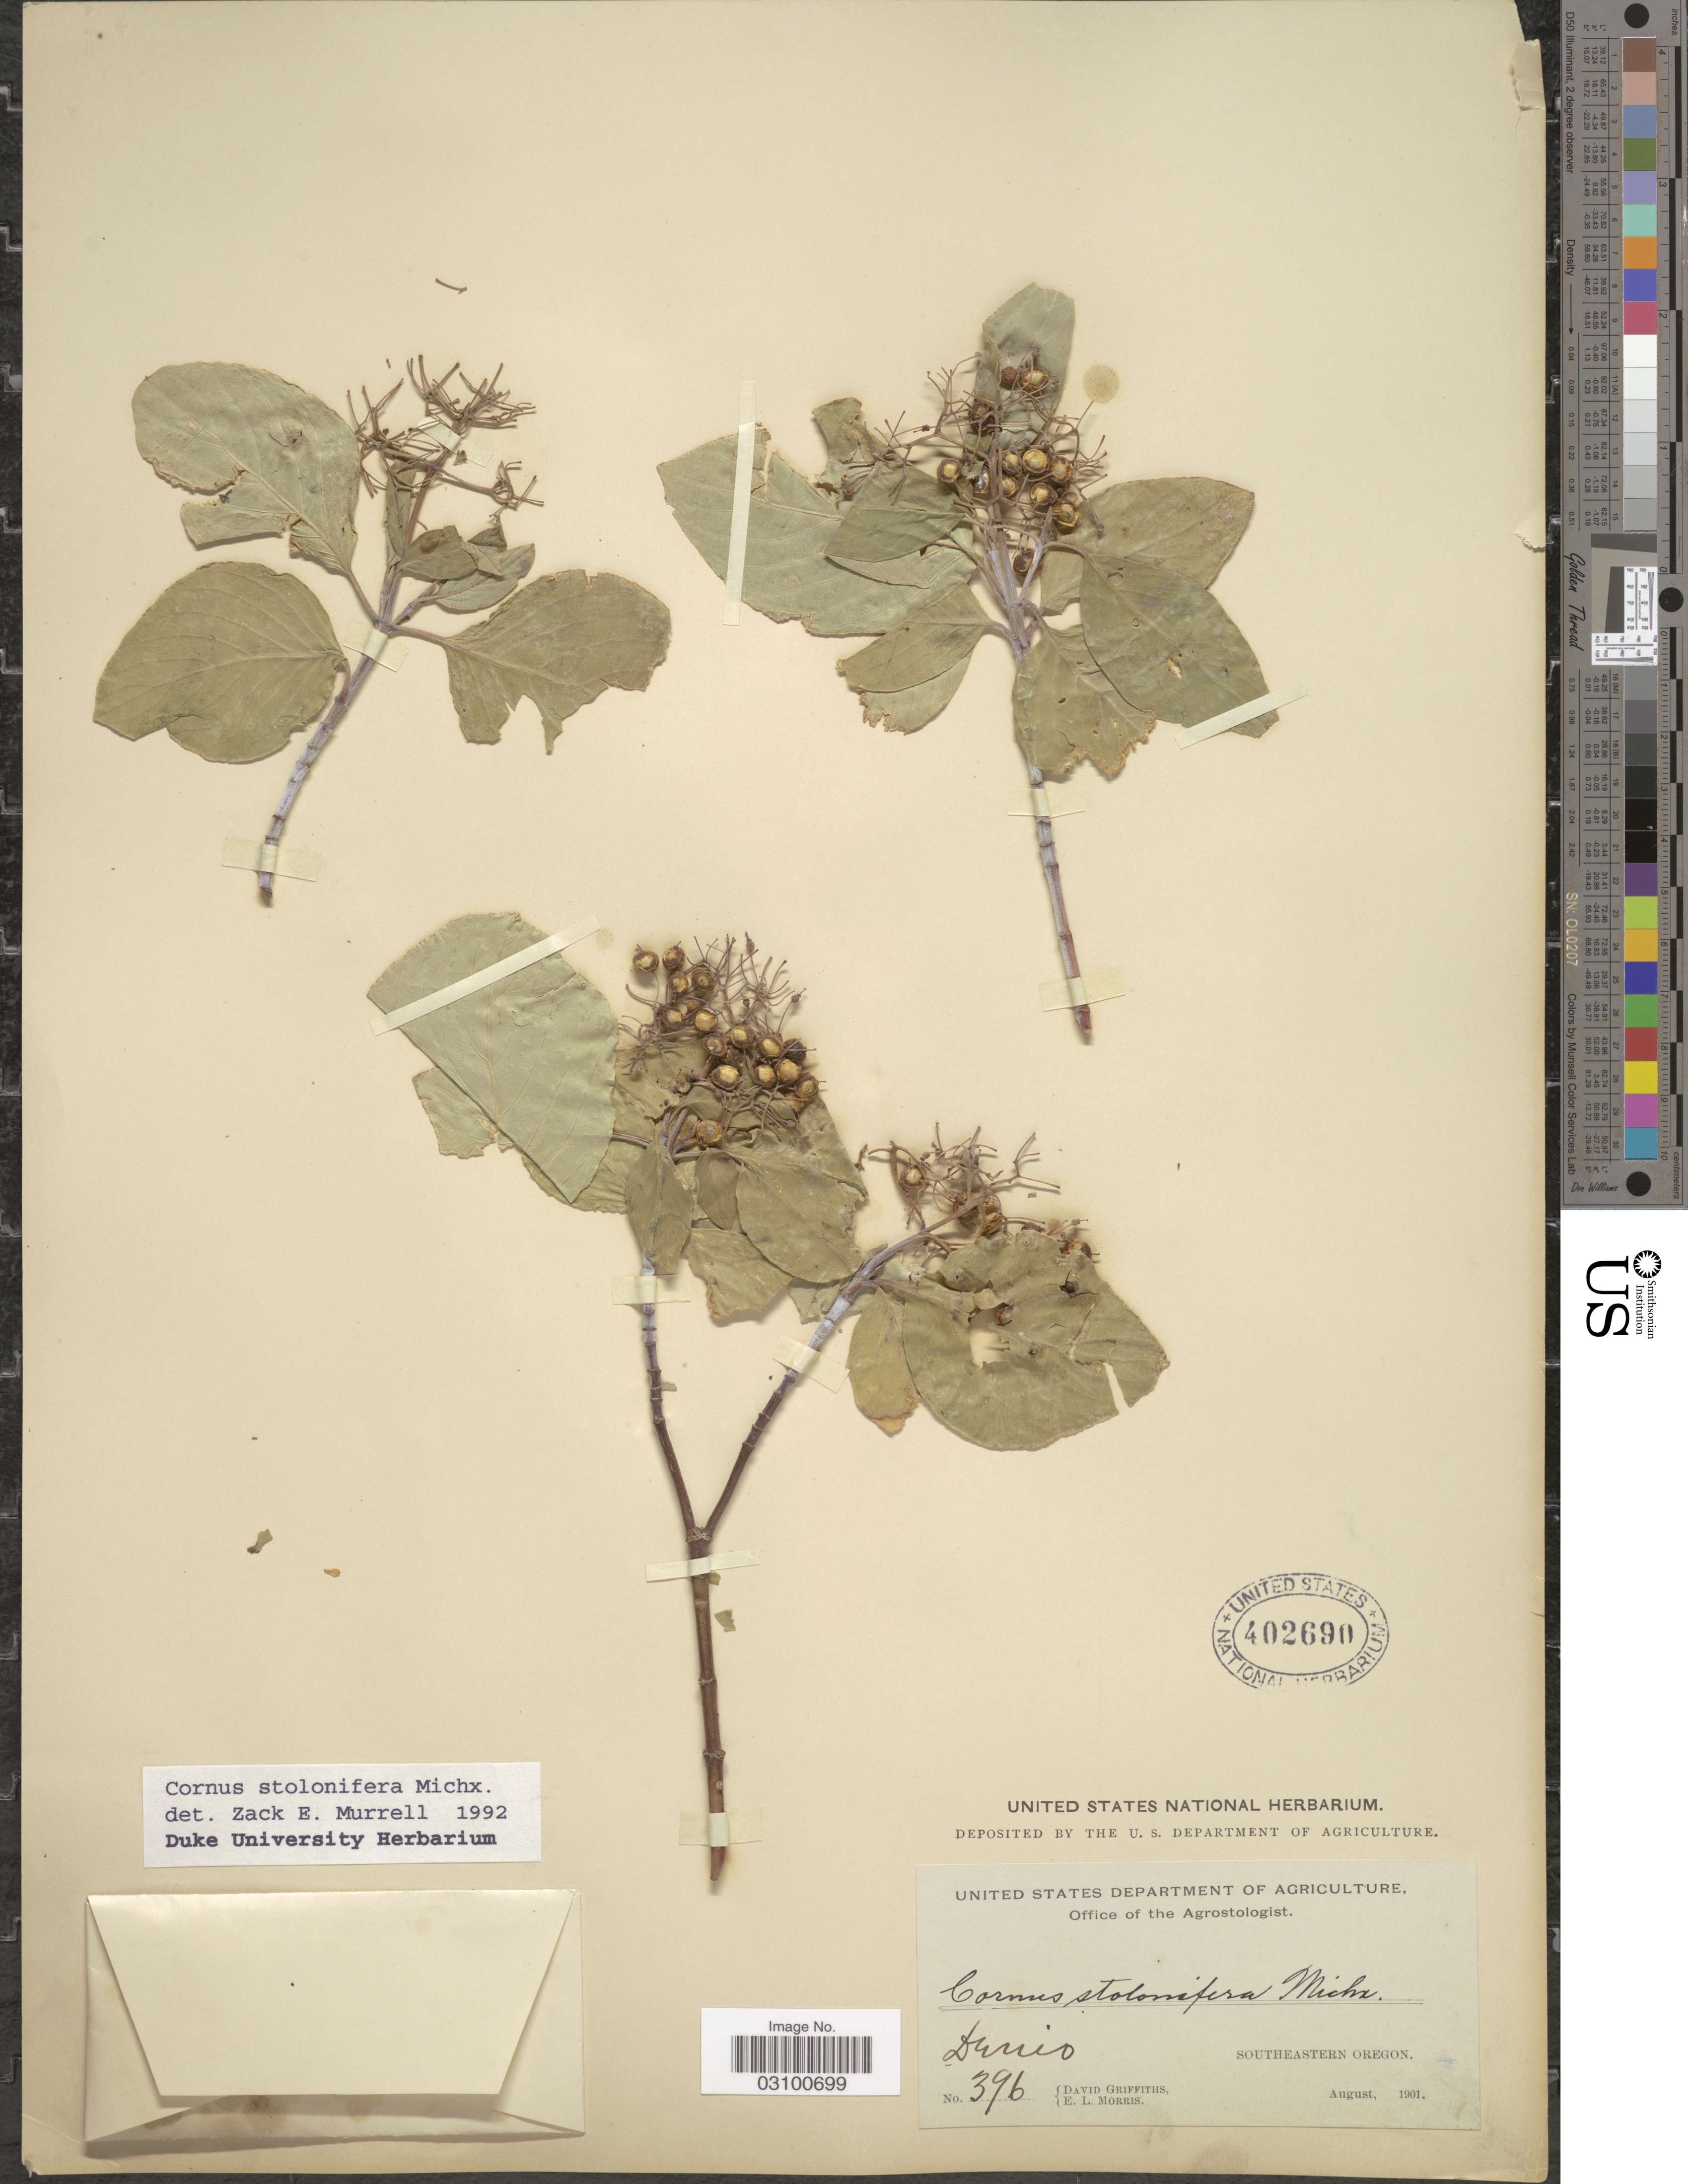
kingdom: Plantae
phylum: Tracheophyta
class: Magnoliopsida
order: Cornales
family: Cornaceae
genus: Cornus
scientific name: Cornus sericea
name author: L.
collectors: D. Griffiths & E. Morris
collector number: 396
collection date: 1901-08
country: United States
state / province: Oregon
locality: Denio. Southeastern Oregon.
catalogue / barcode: US 402690